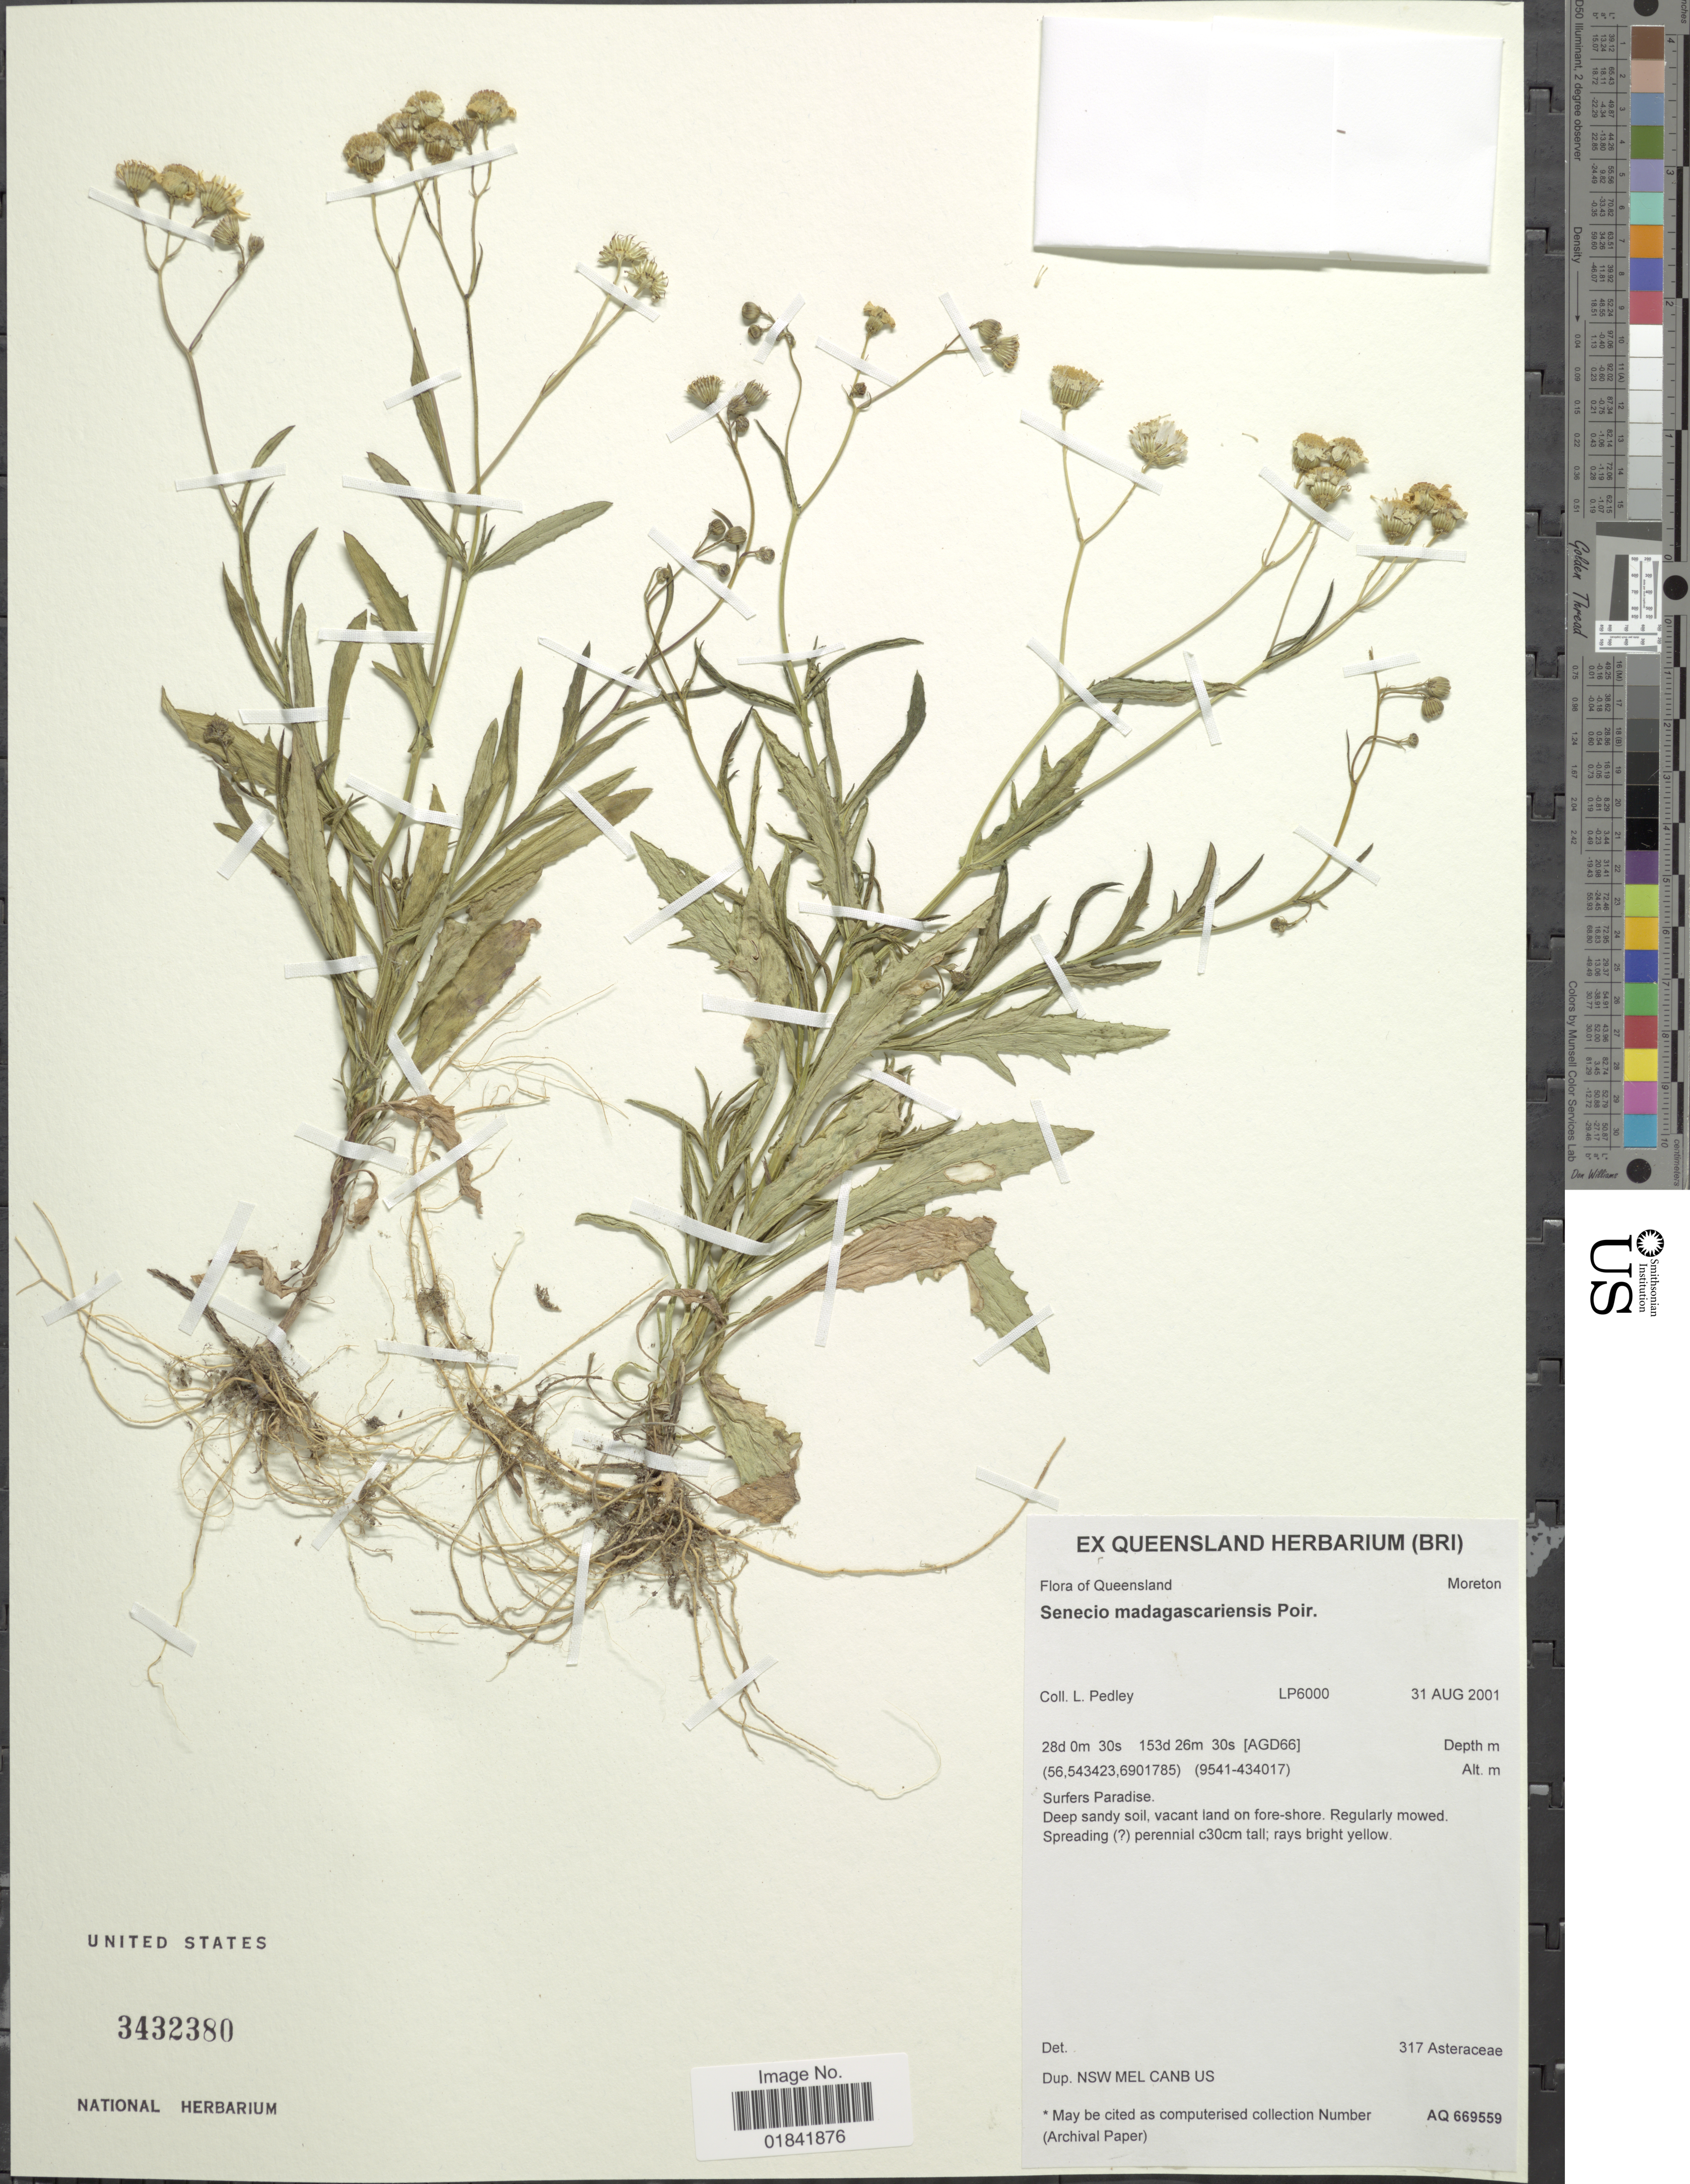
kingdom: Plantae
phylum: Tracheophyta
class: Magnoliopsida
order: Asterales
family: Asteraceae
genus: Senecio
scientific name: Senecio madagascariensis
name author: Poir.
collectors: L. Pedley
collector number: LP6000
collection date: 2001-08-31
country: Australia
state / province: Queensland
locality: Moreton, Surfers Paradise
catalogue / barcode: US 3432380